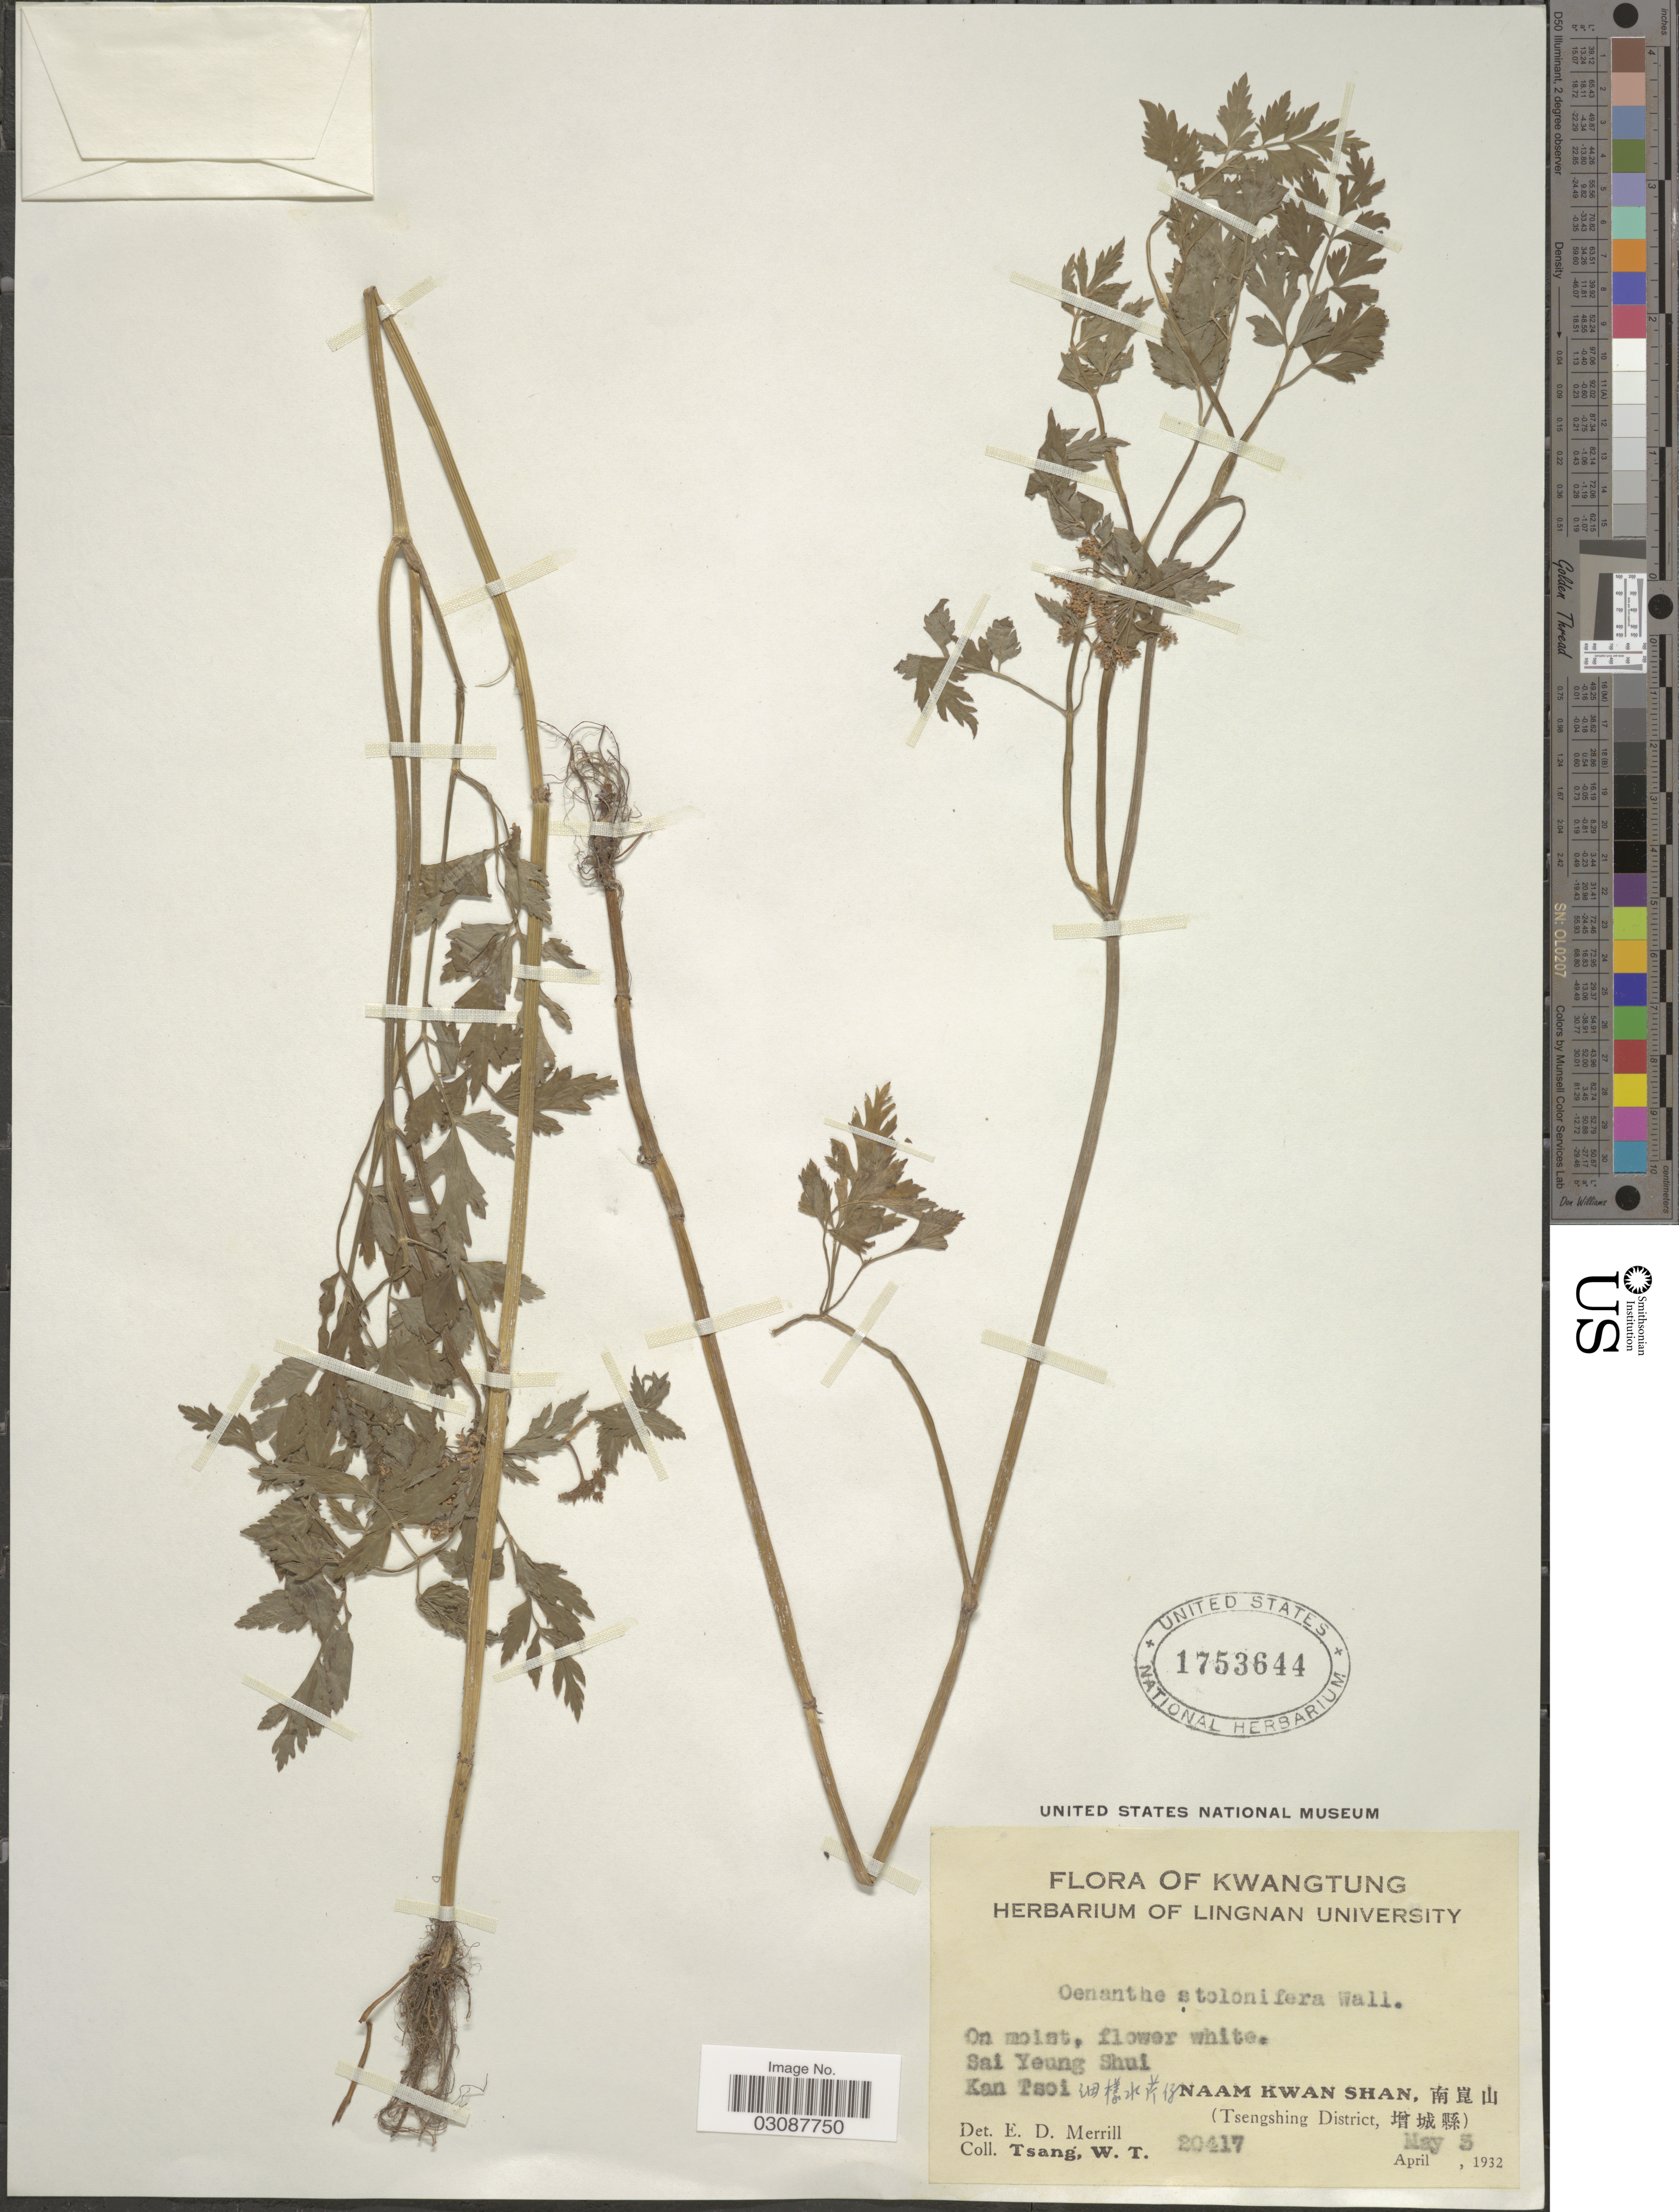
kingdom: Plantae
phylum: Tracheophyta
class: Magnoliopsida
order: Apiales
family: Apiaceae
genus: Oenanthe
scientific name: Oenanthe stolonifera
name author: Wall. ex DC.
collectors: W. T. Tsang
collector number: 20417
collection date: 1932-05-05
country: China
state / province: Guangdong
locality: Kwangtung, Sai Yeung Shui, Kan Tsoi, Naam Kwan Shan, (Tsengshing District).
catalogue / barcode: US 1753644